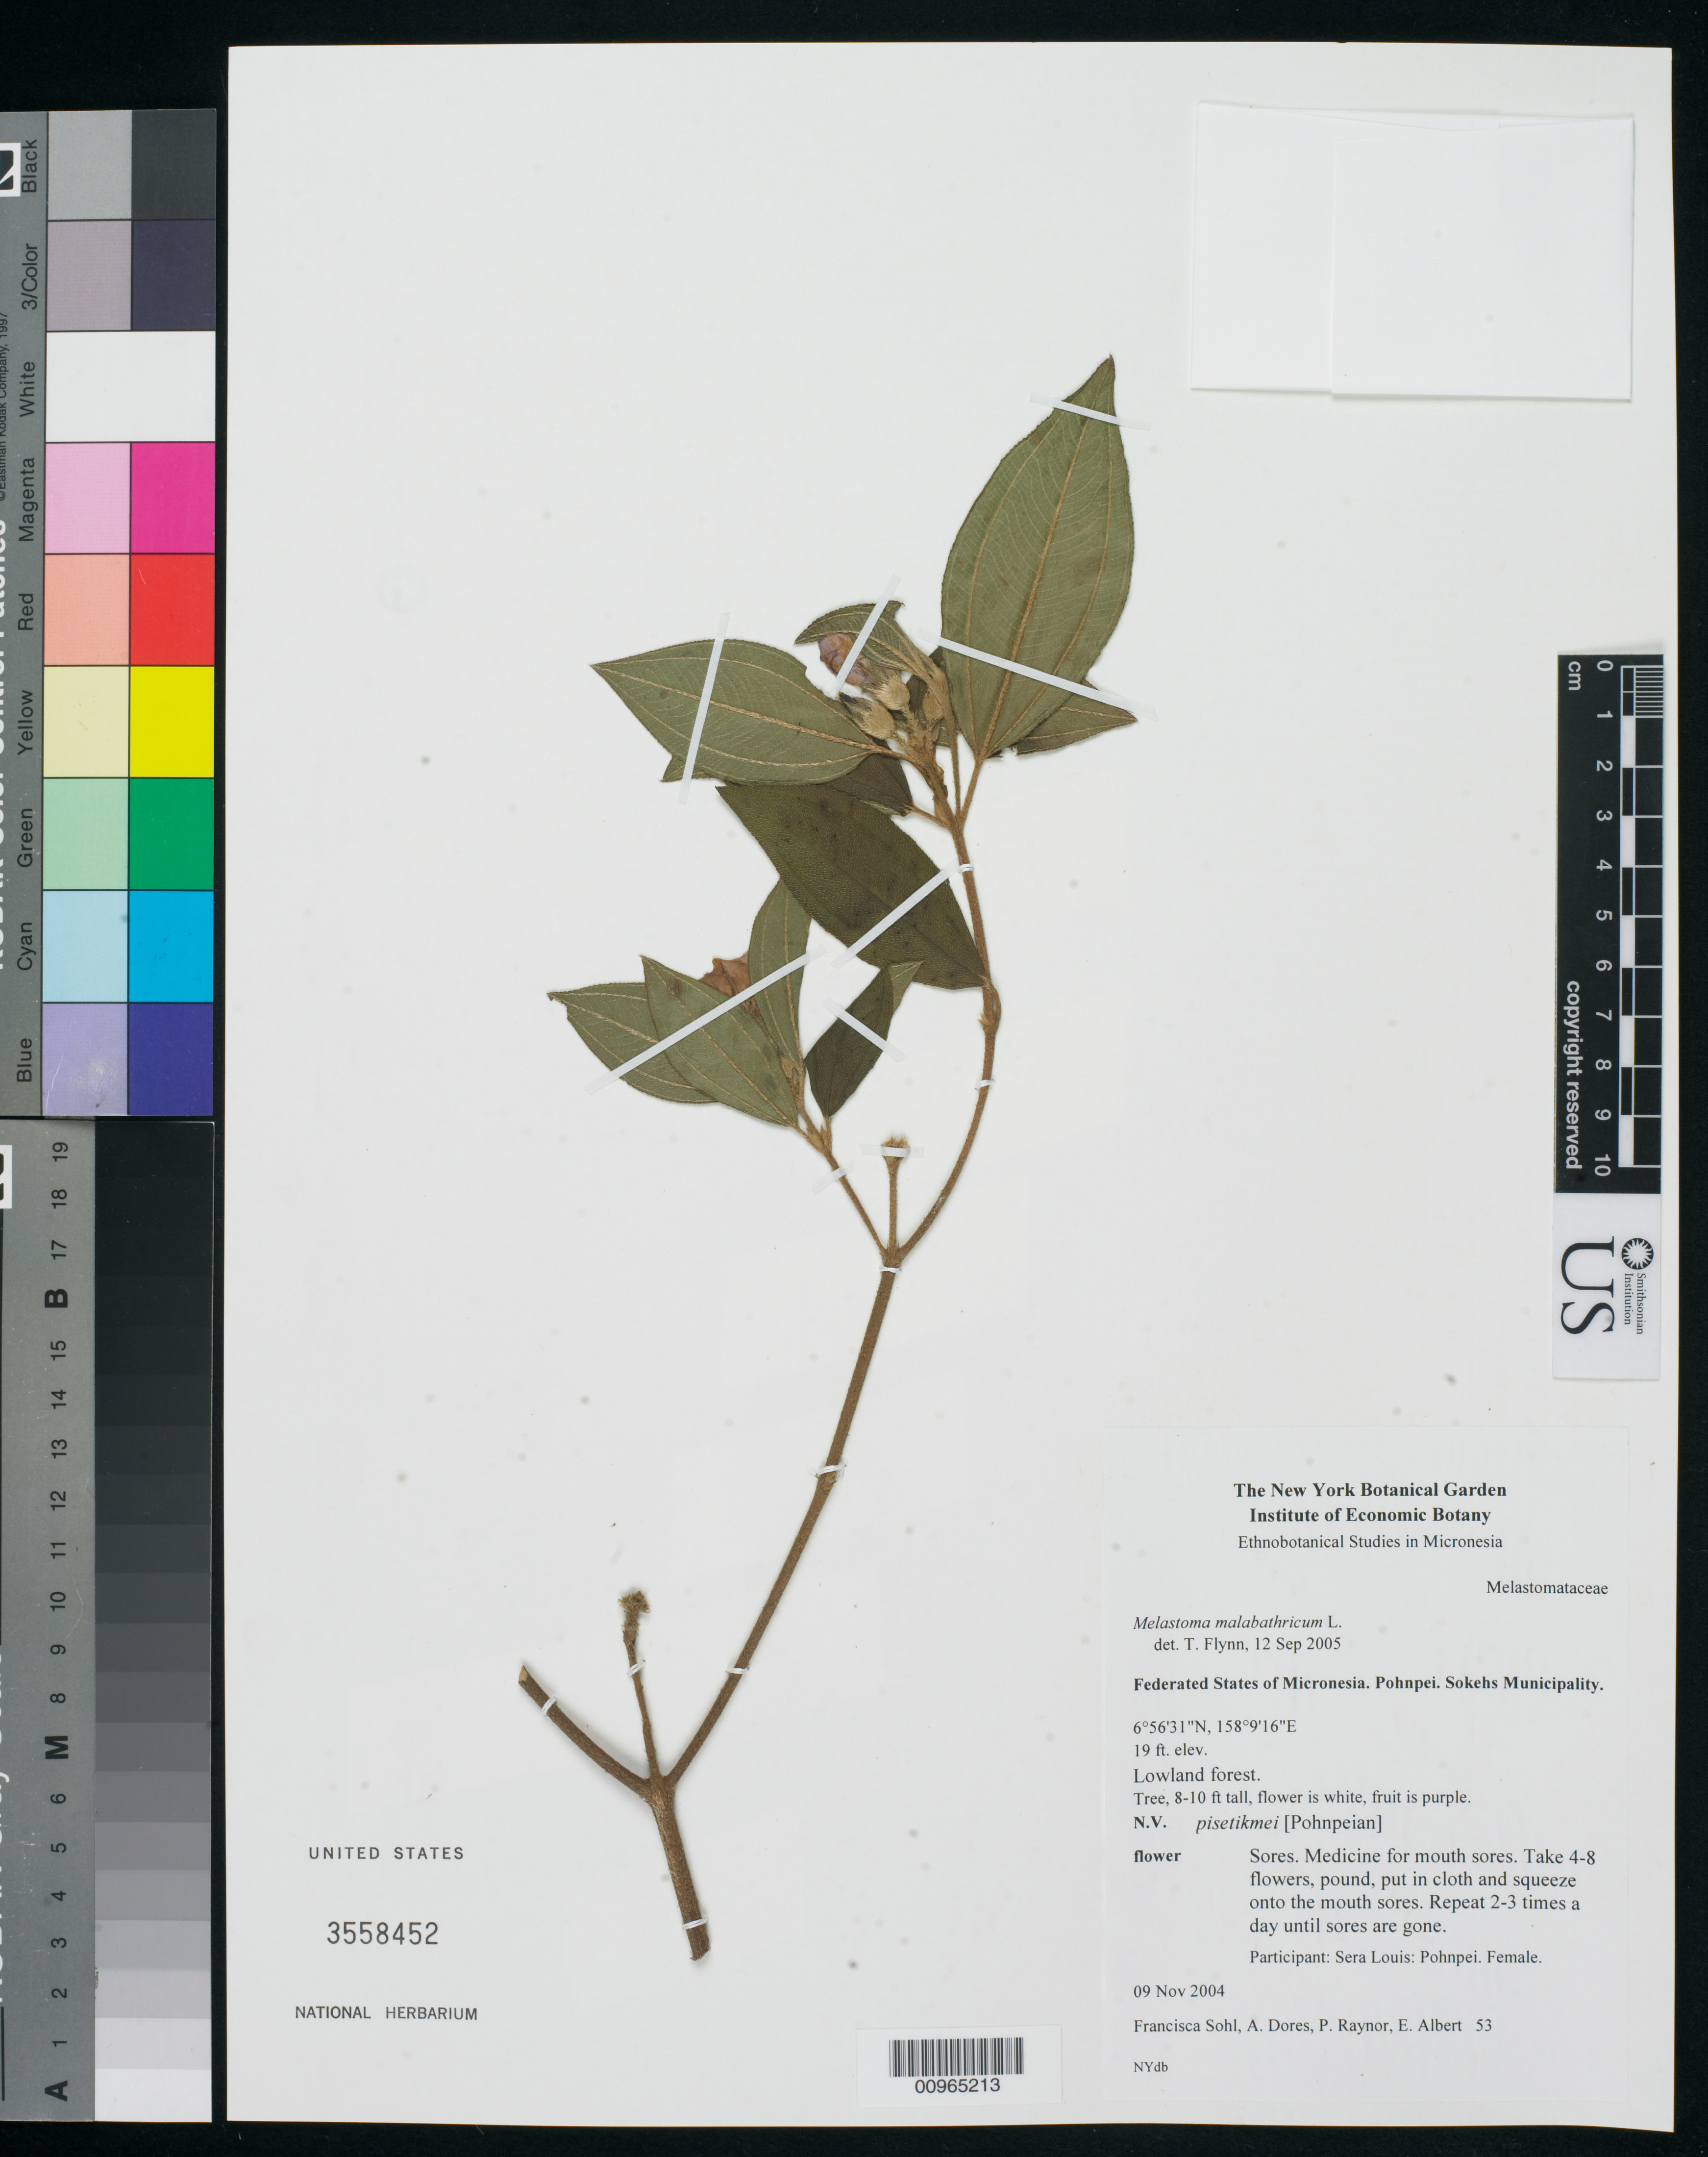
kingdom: Plantae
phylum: Tracheophyta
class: Magnoliopsida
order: Myrtales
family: Melastomataceae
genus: Melastoma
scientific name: Melastoma malabathricum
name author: L.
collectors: F. Sohl, A. Dores, A. Raynor & E. Albert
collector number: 53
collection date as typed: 09 Nov 2004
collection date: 2004-11-09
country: Micronesia, Federated States of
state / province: Pohnpei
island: Pohnpei [Ponape]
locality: Sokehs Muncipality, Pohnpei, Micronesia. Lowland forest.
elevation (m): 6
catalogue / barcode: US 3558452